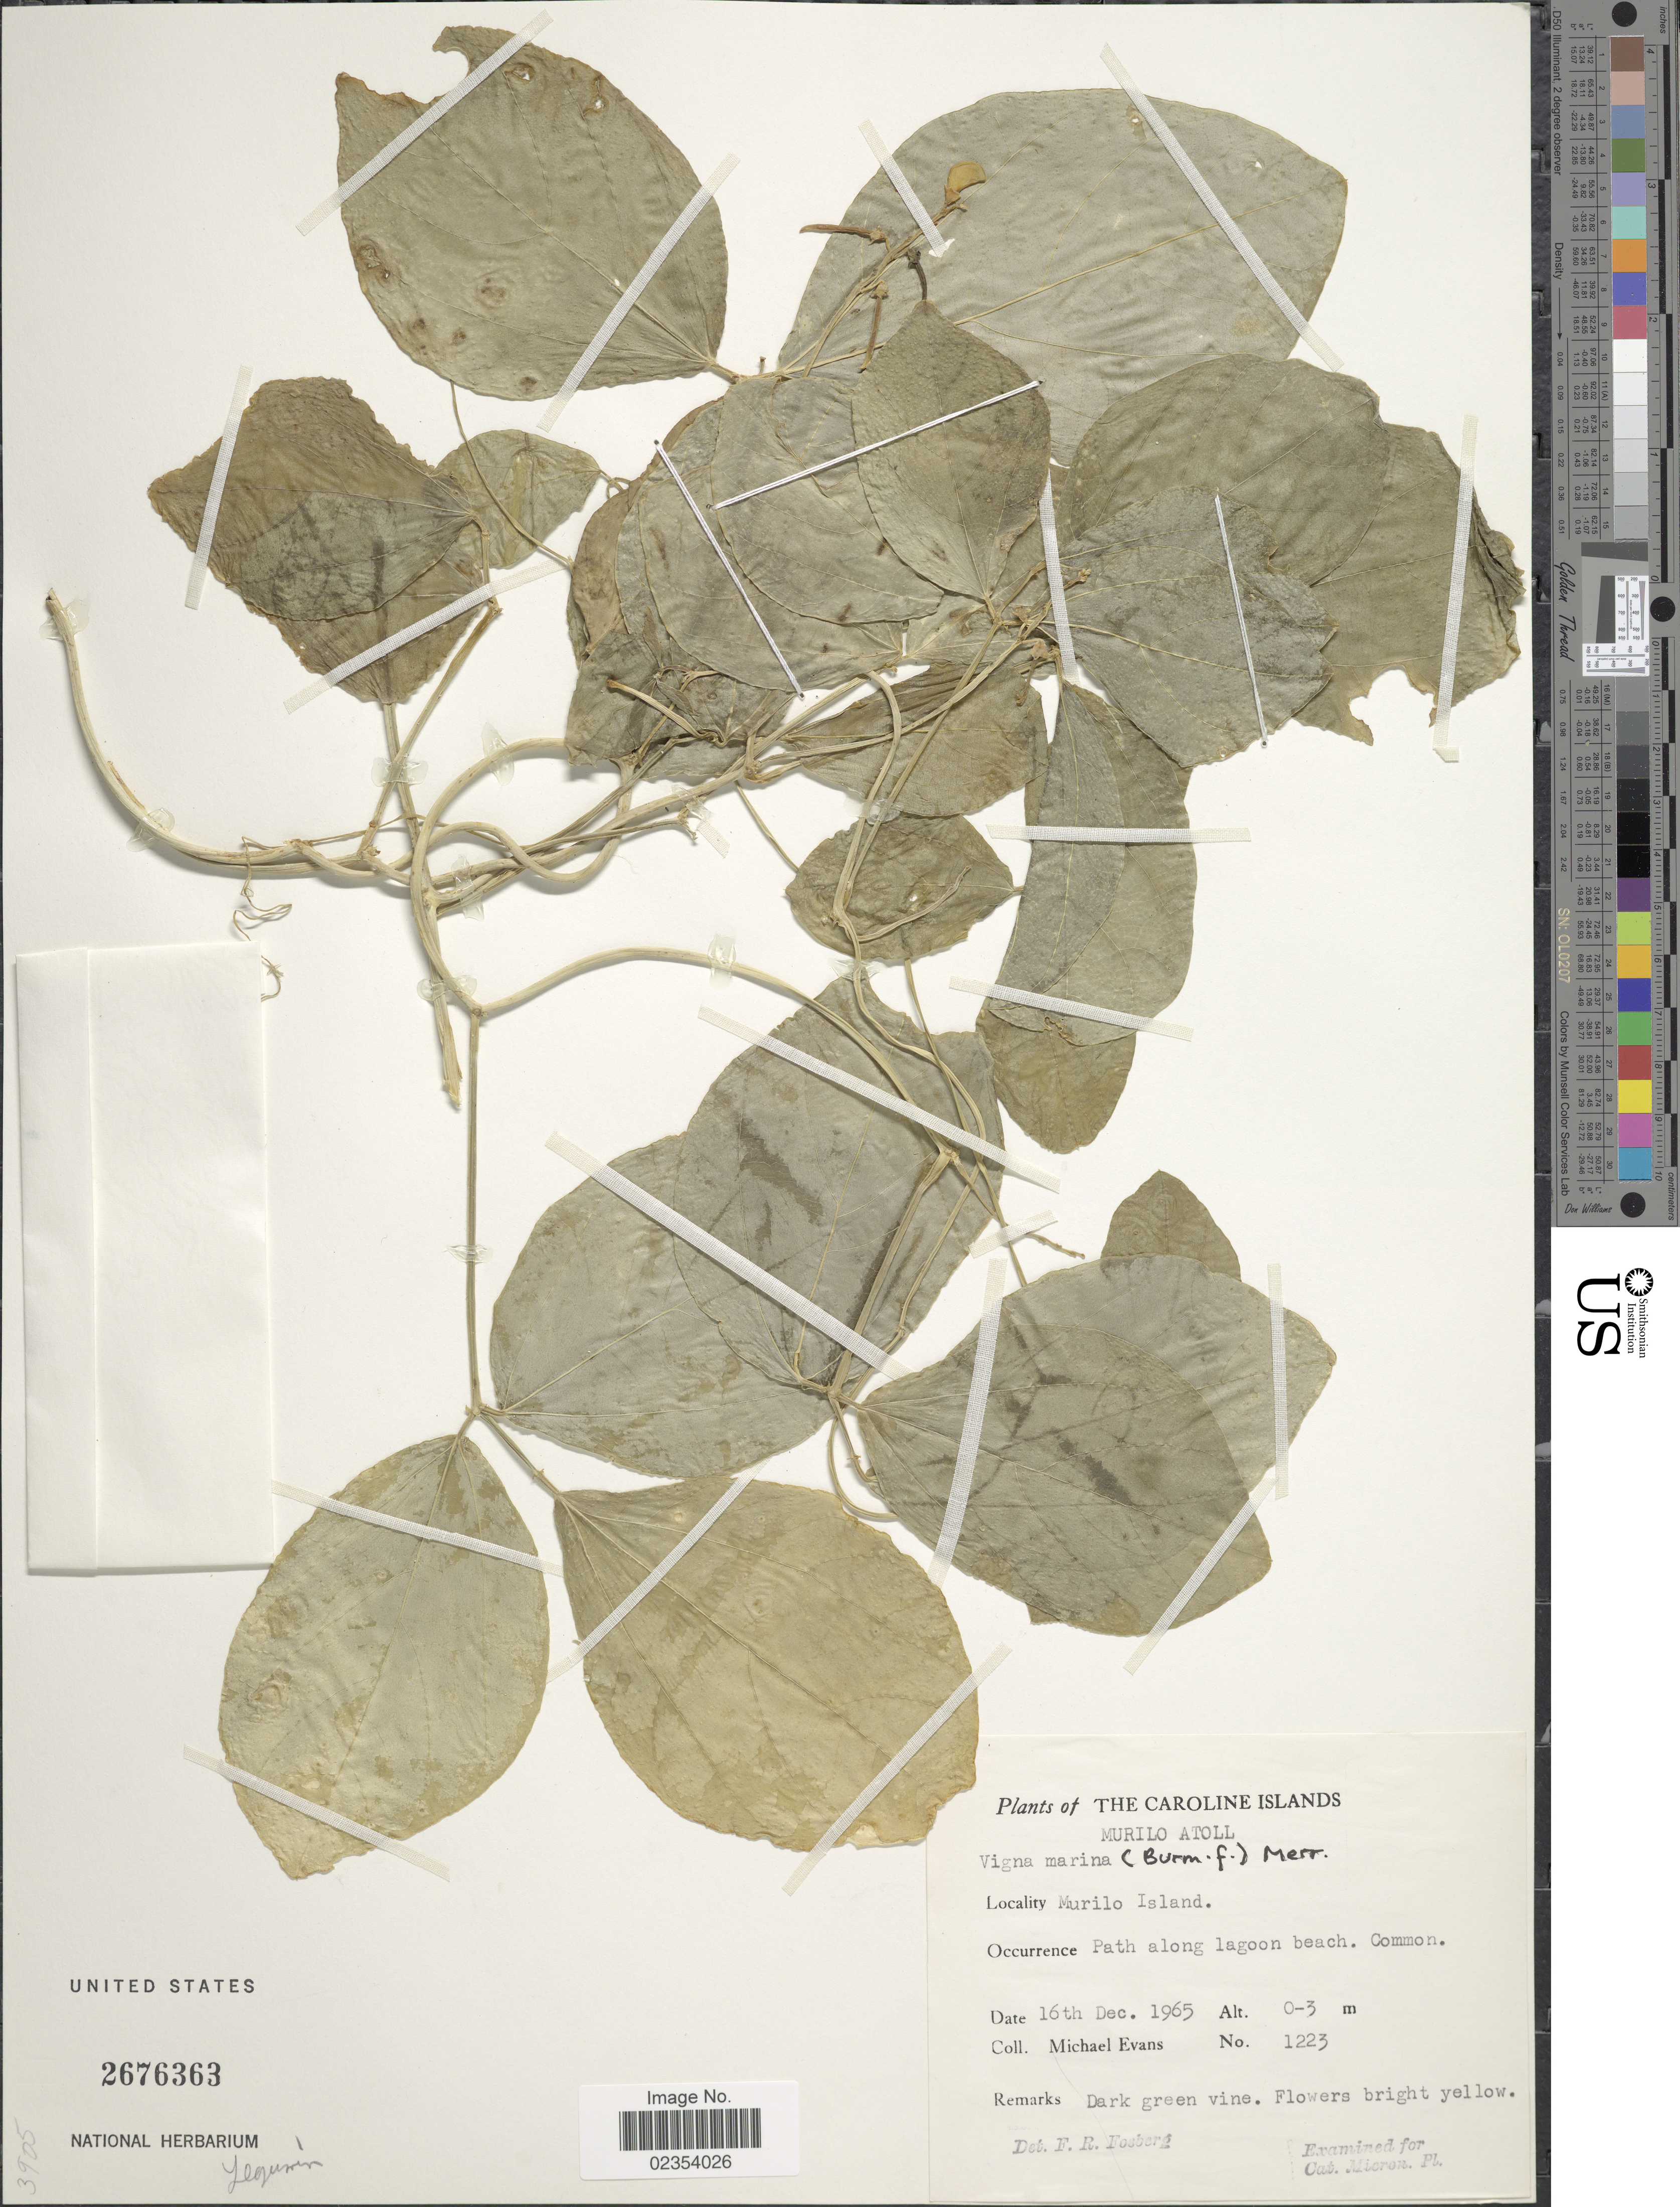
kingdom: Plantae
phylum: Tracheophyta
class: Magnoliopsida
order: Fabales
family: Fabaceae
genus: Vigna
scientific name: Vigna marina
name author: (Burm.) Merr.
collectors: M. Evans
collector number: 1223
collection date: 1965-12-16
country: Micronesia, Federated States of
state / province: Truk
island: Murilo Atoll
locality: Caroline Islands. Murilo Atoll. Murilo Island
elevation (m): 0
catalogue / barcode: US 2676363